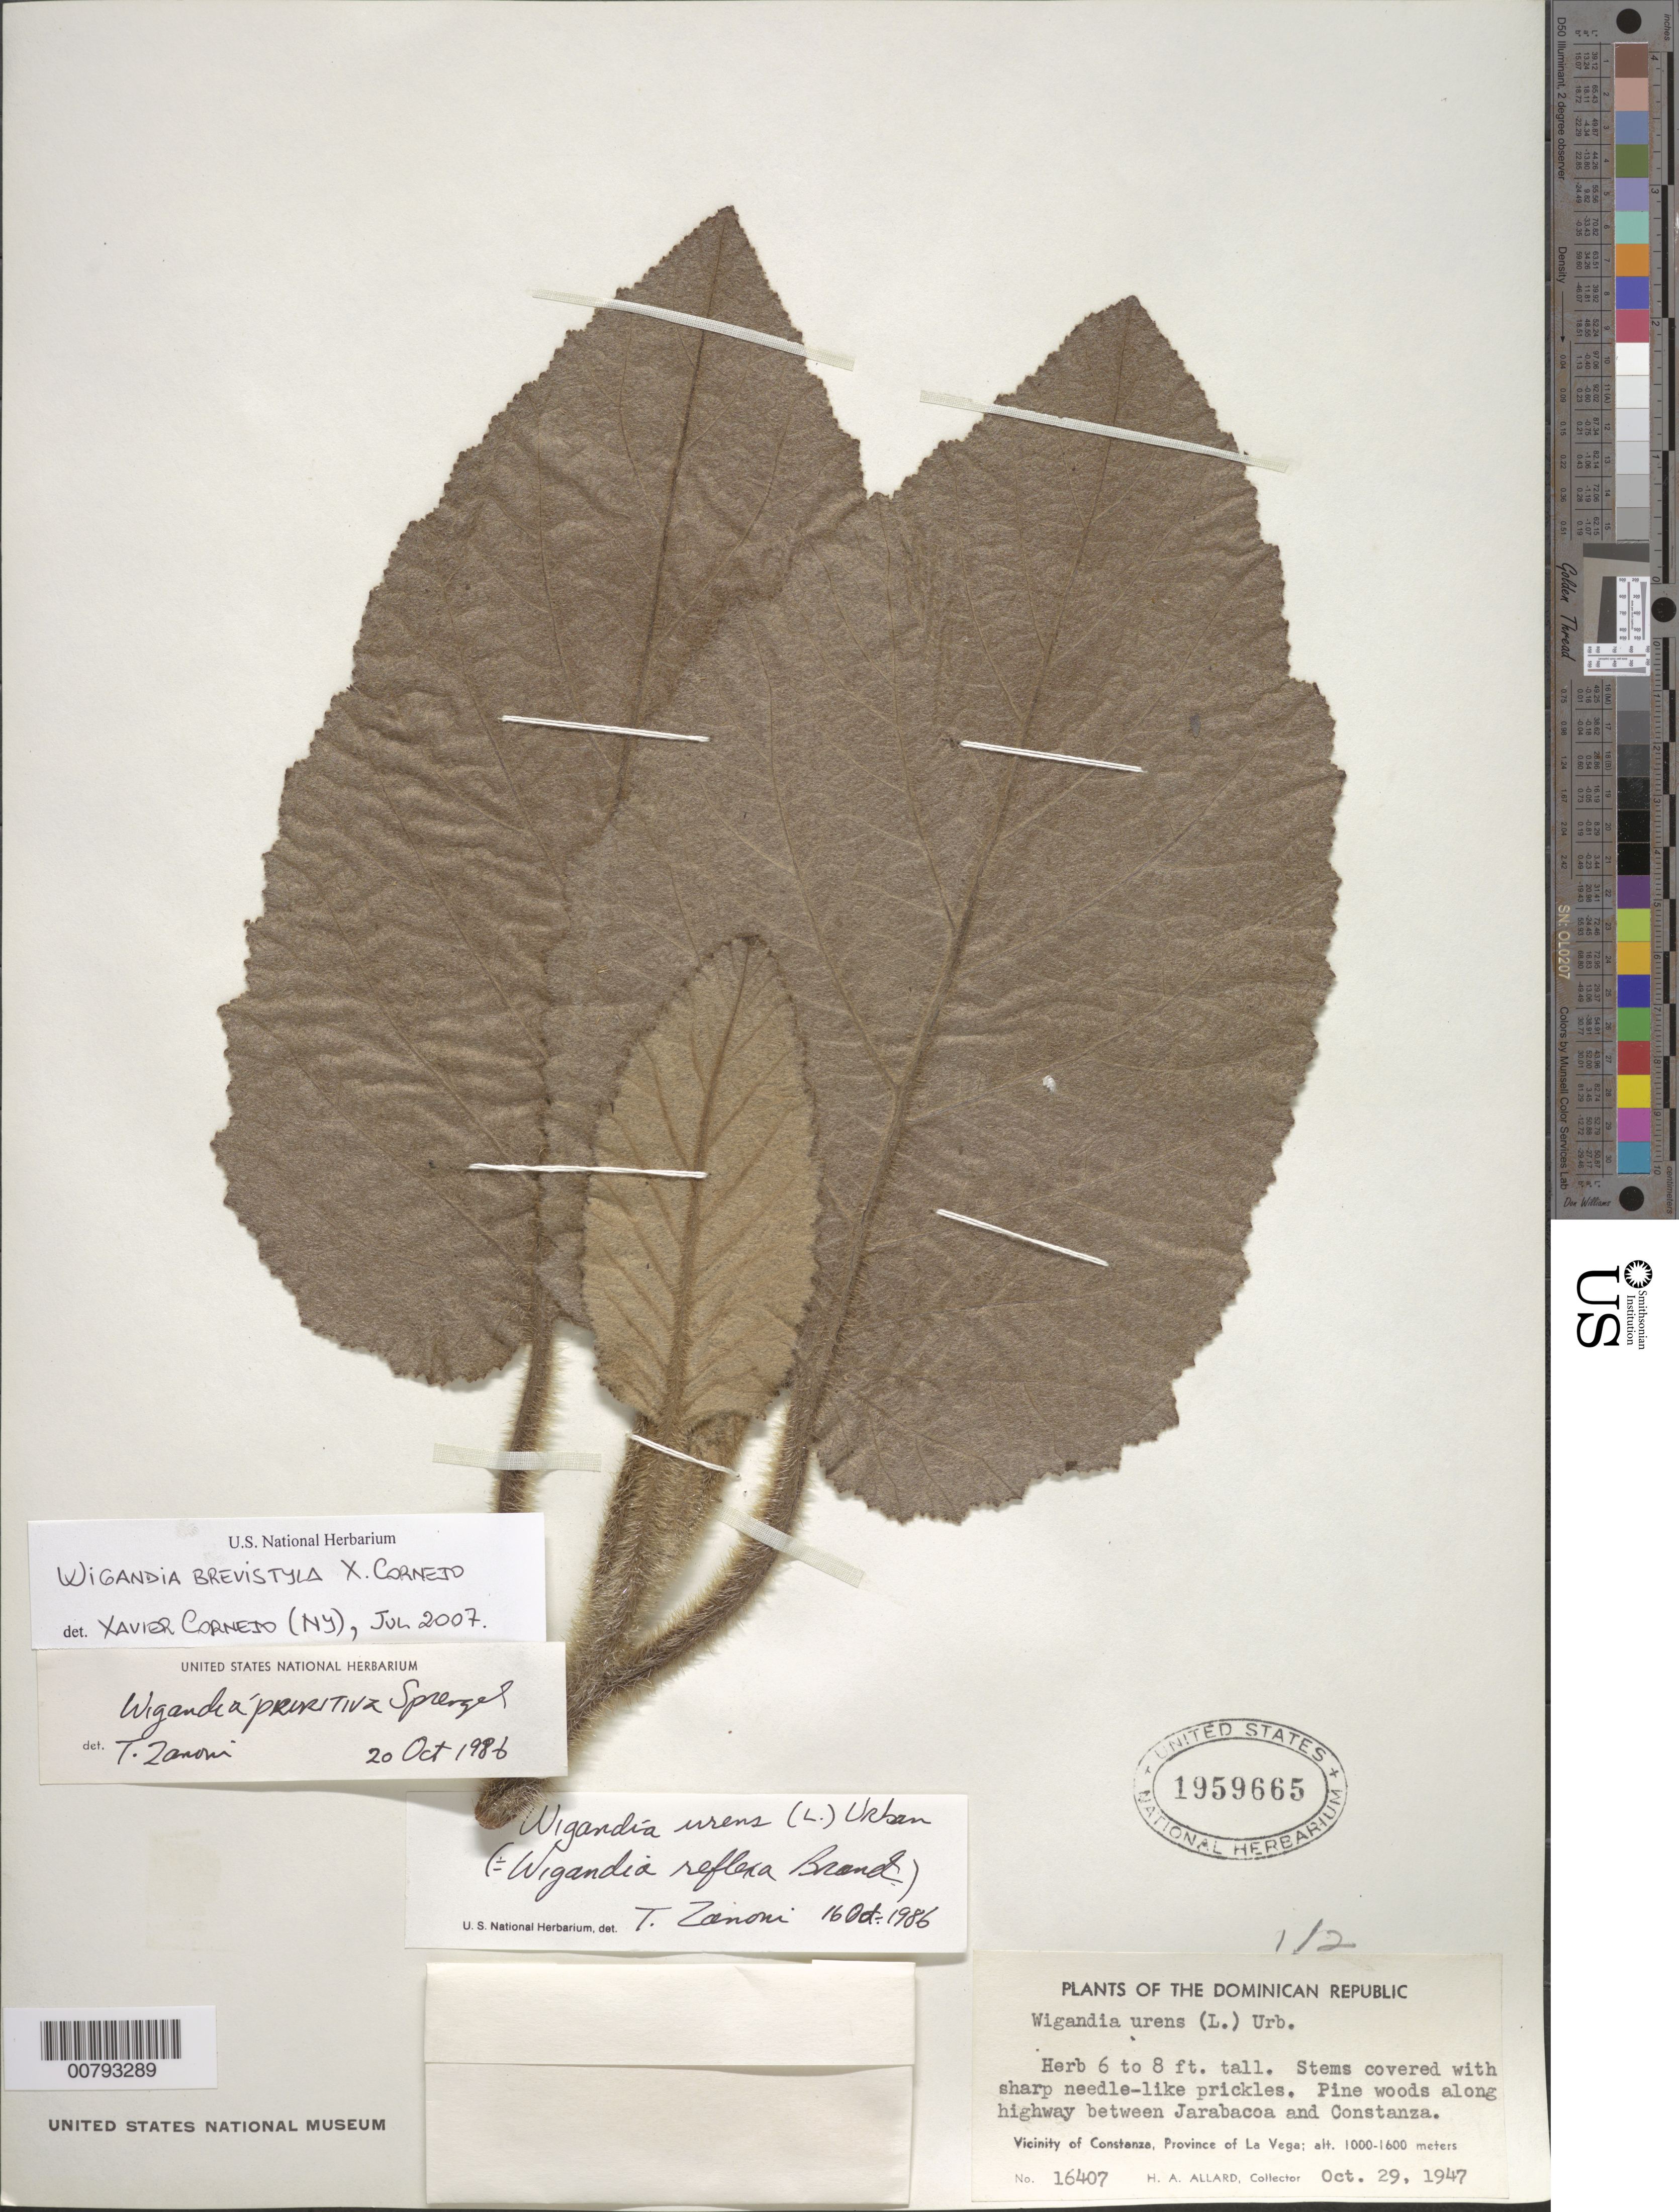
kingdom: Plantae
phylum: Tracheophyta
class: Magnoliopsida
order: Boraginales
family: Namaceae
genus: Wigandia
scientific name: Wigandia pruritiva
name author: Spreng.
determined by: Zanoni, T. A., (NY), New York Botanical Garden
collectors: H. A. Allard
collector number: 16407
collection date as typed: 29 Oct 1947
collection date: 1947-10-29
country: Dominican Republic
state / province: La Vega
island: Hispaniola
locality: Vicinity of Constanza, Pine woods along highway between Jarabacoa and Constanza.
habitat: Pine woods.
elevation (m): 1000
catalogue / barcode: US 1959665